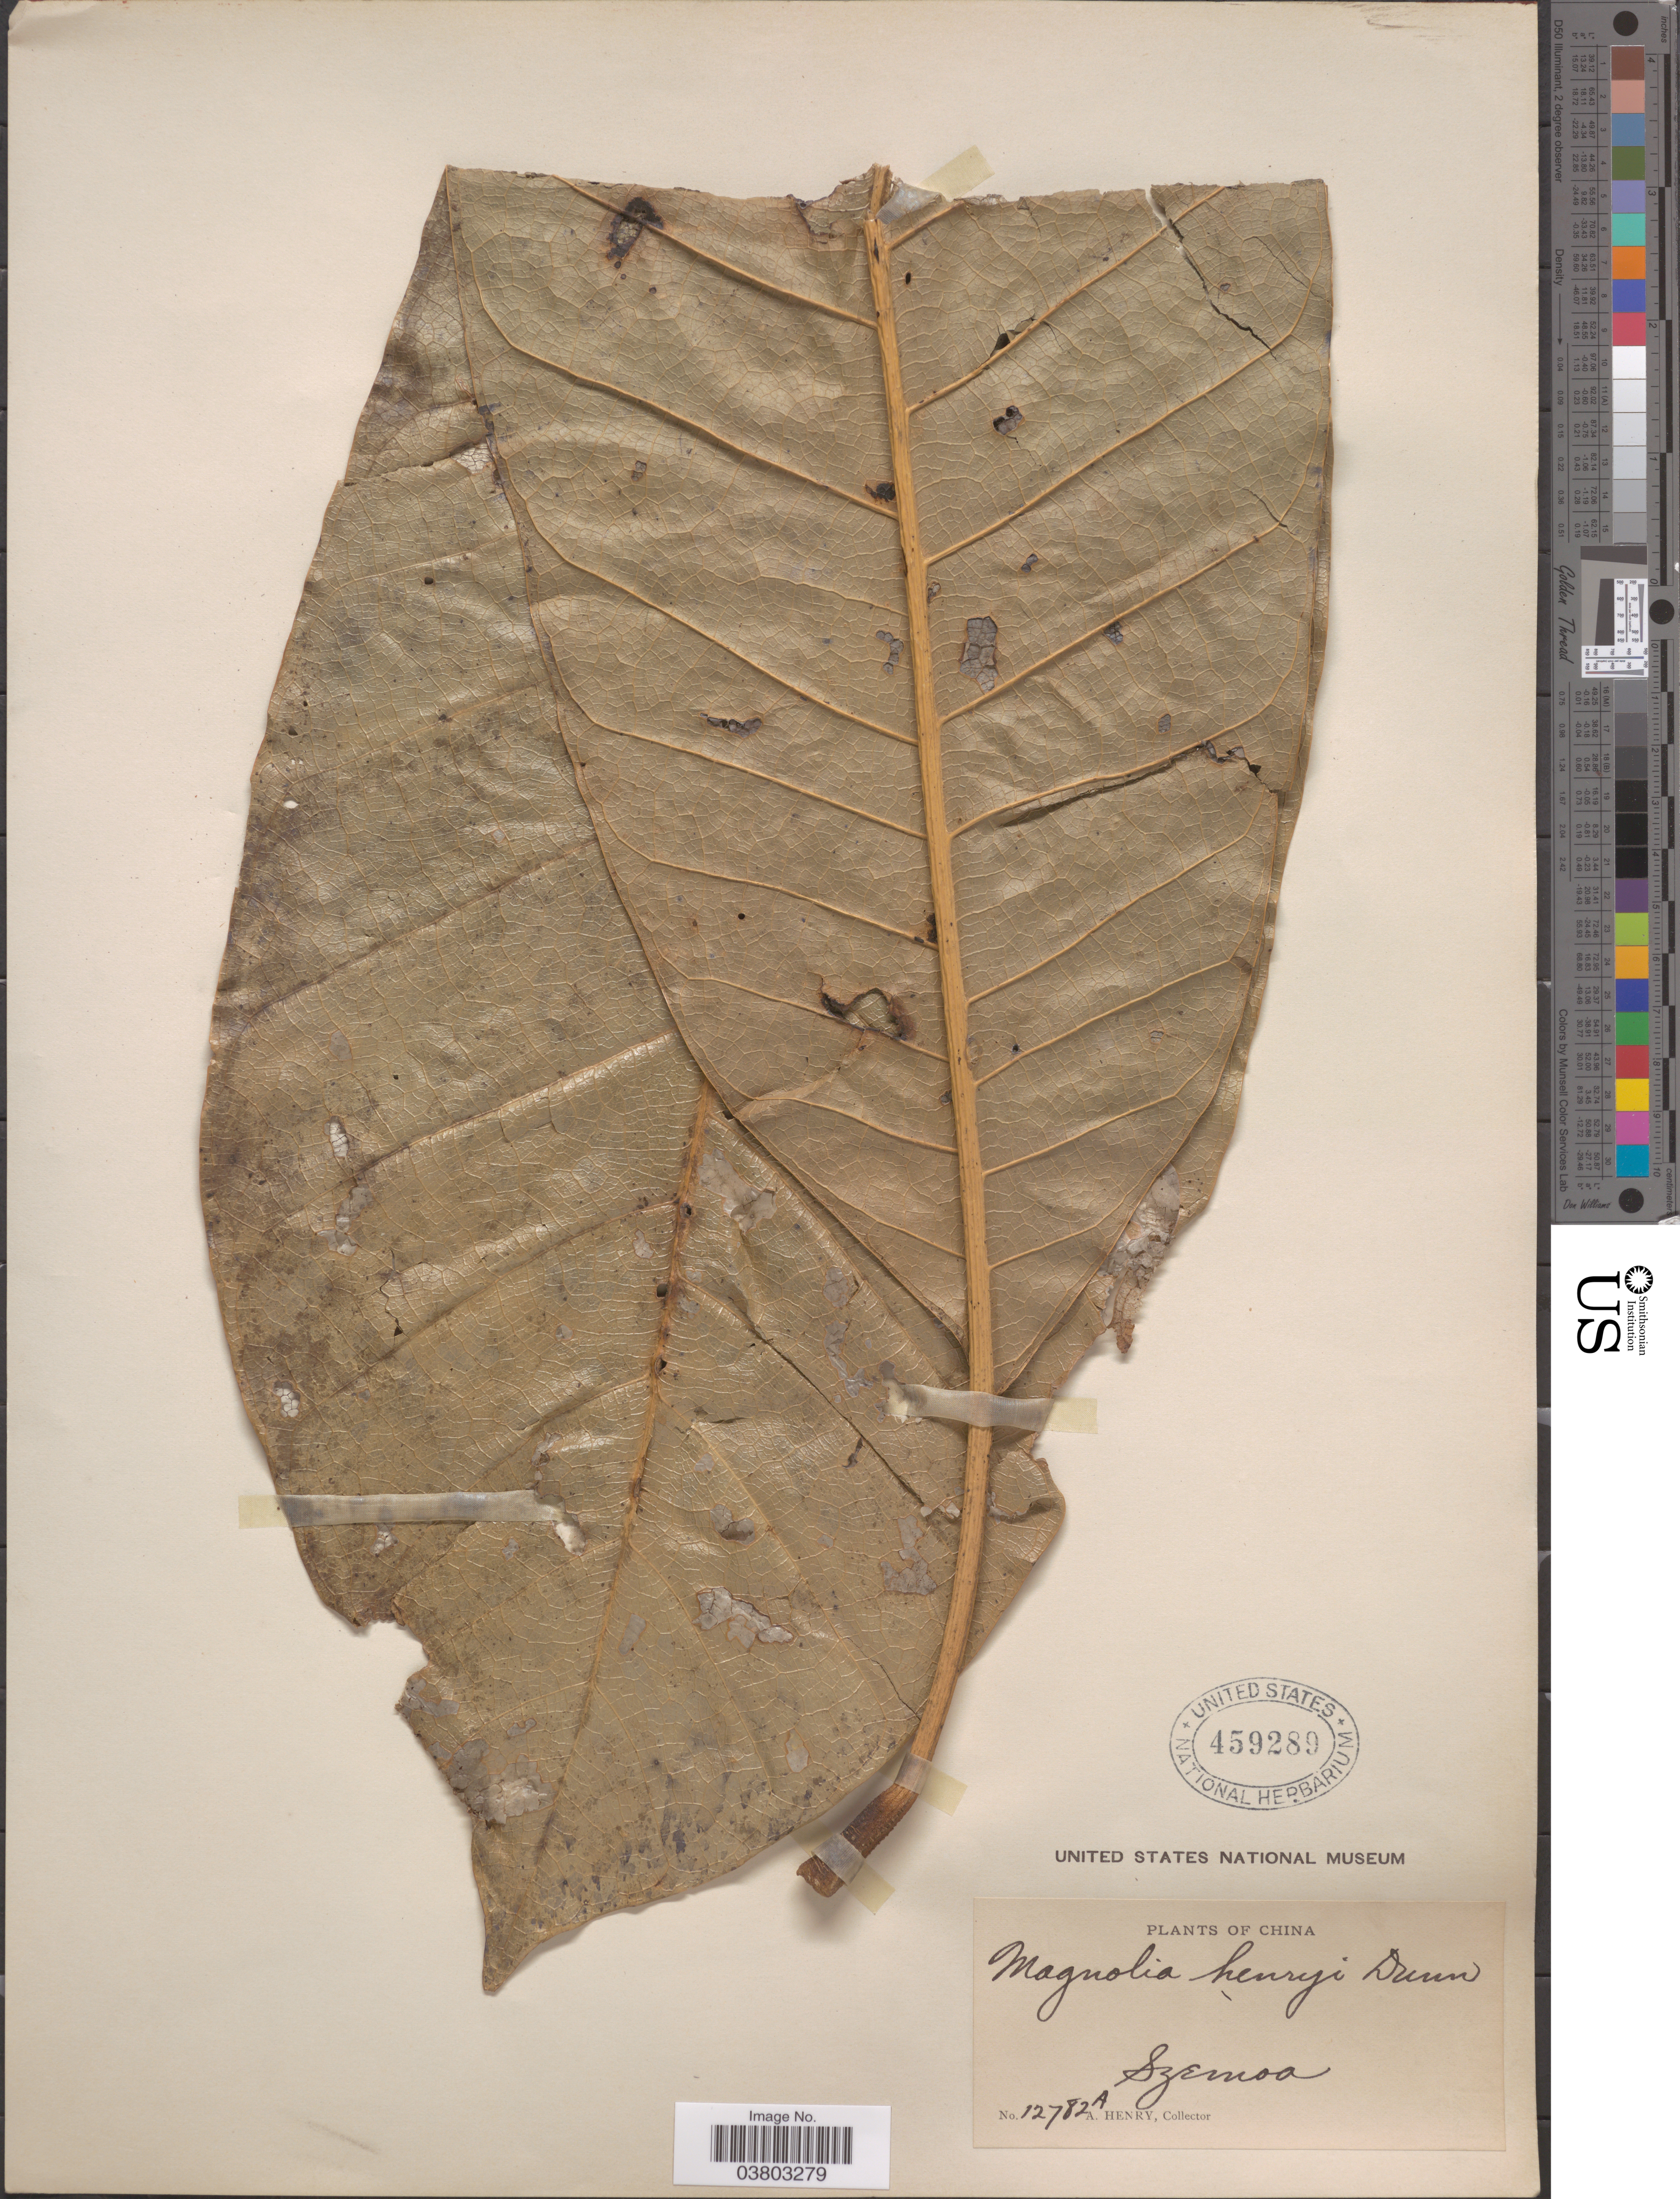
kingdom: Plantae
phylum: Tracheophyta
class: Magnoliopsida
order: Magnoliales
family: Magnoliaceae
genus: Magnolia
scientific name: Magnolia henryi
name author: Dunn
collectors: A. Henry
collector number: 12782 A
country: China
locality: Szemoa.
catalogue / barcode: US 459289